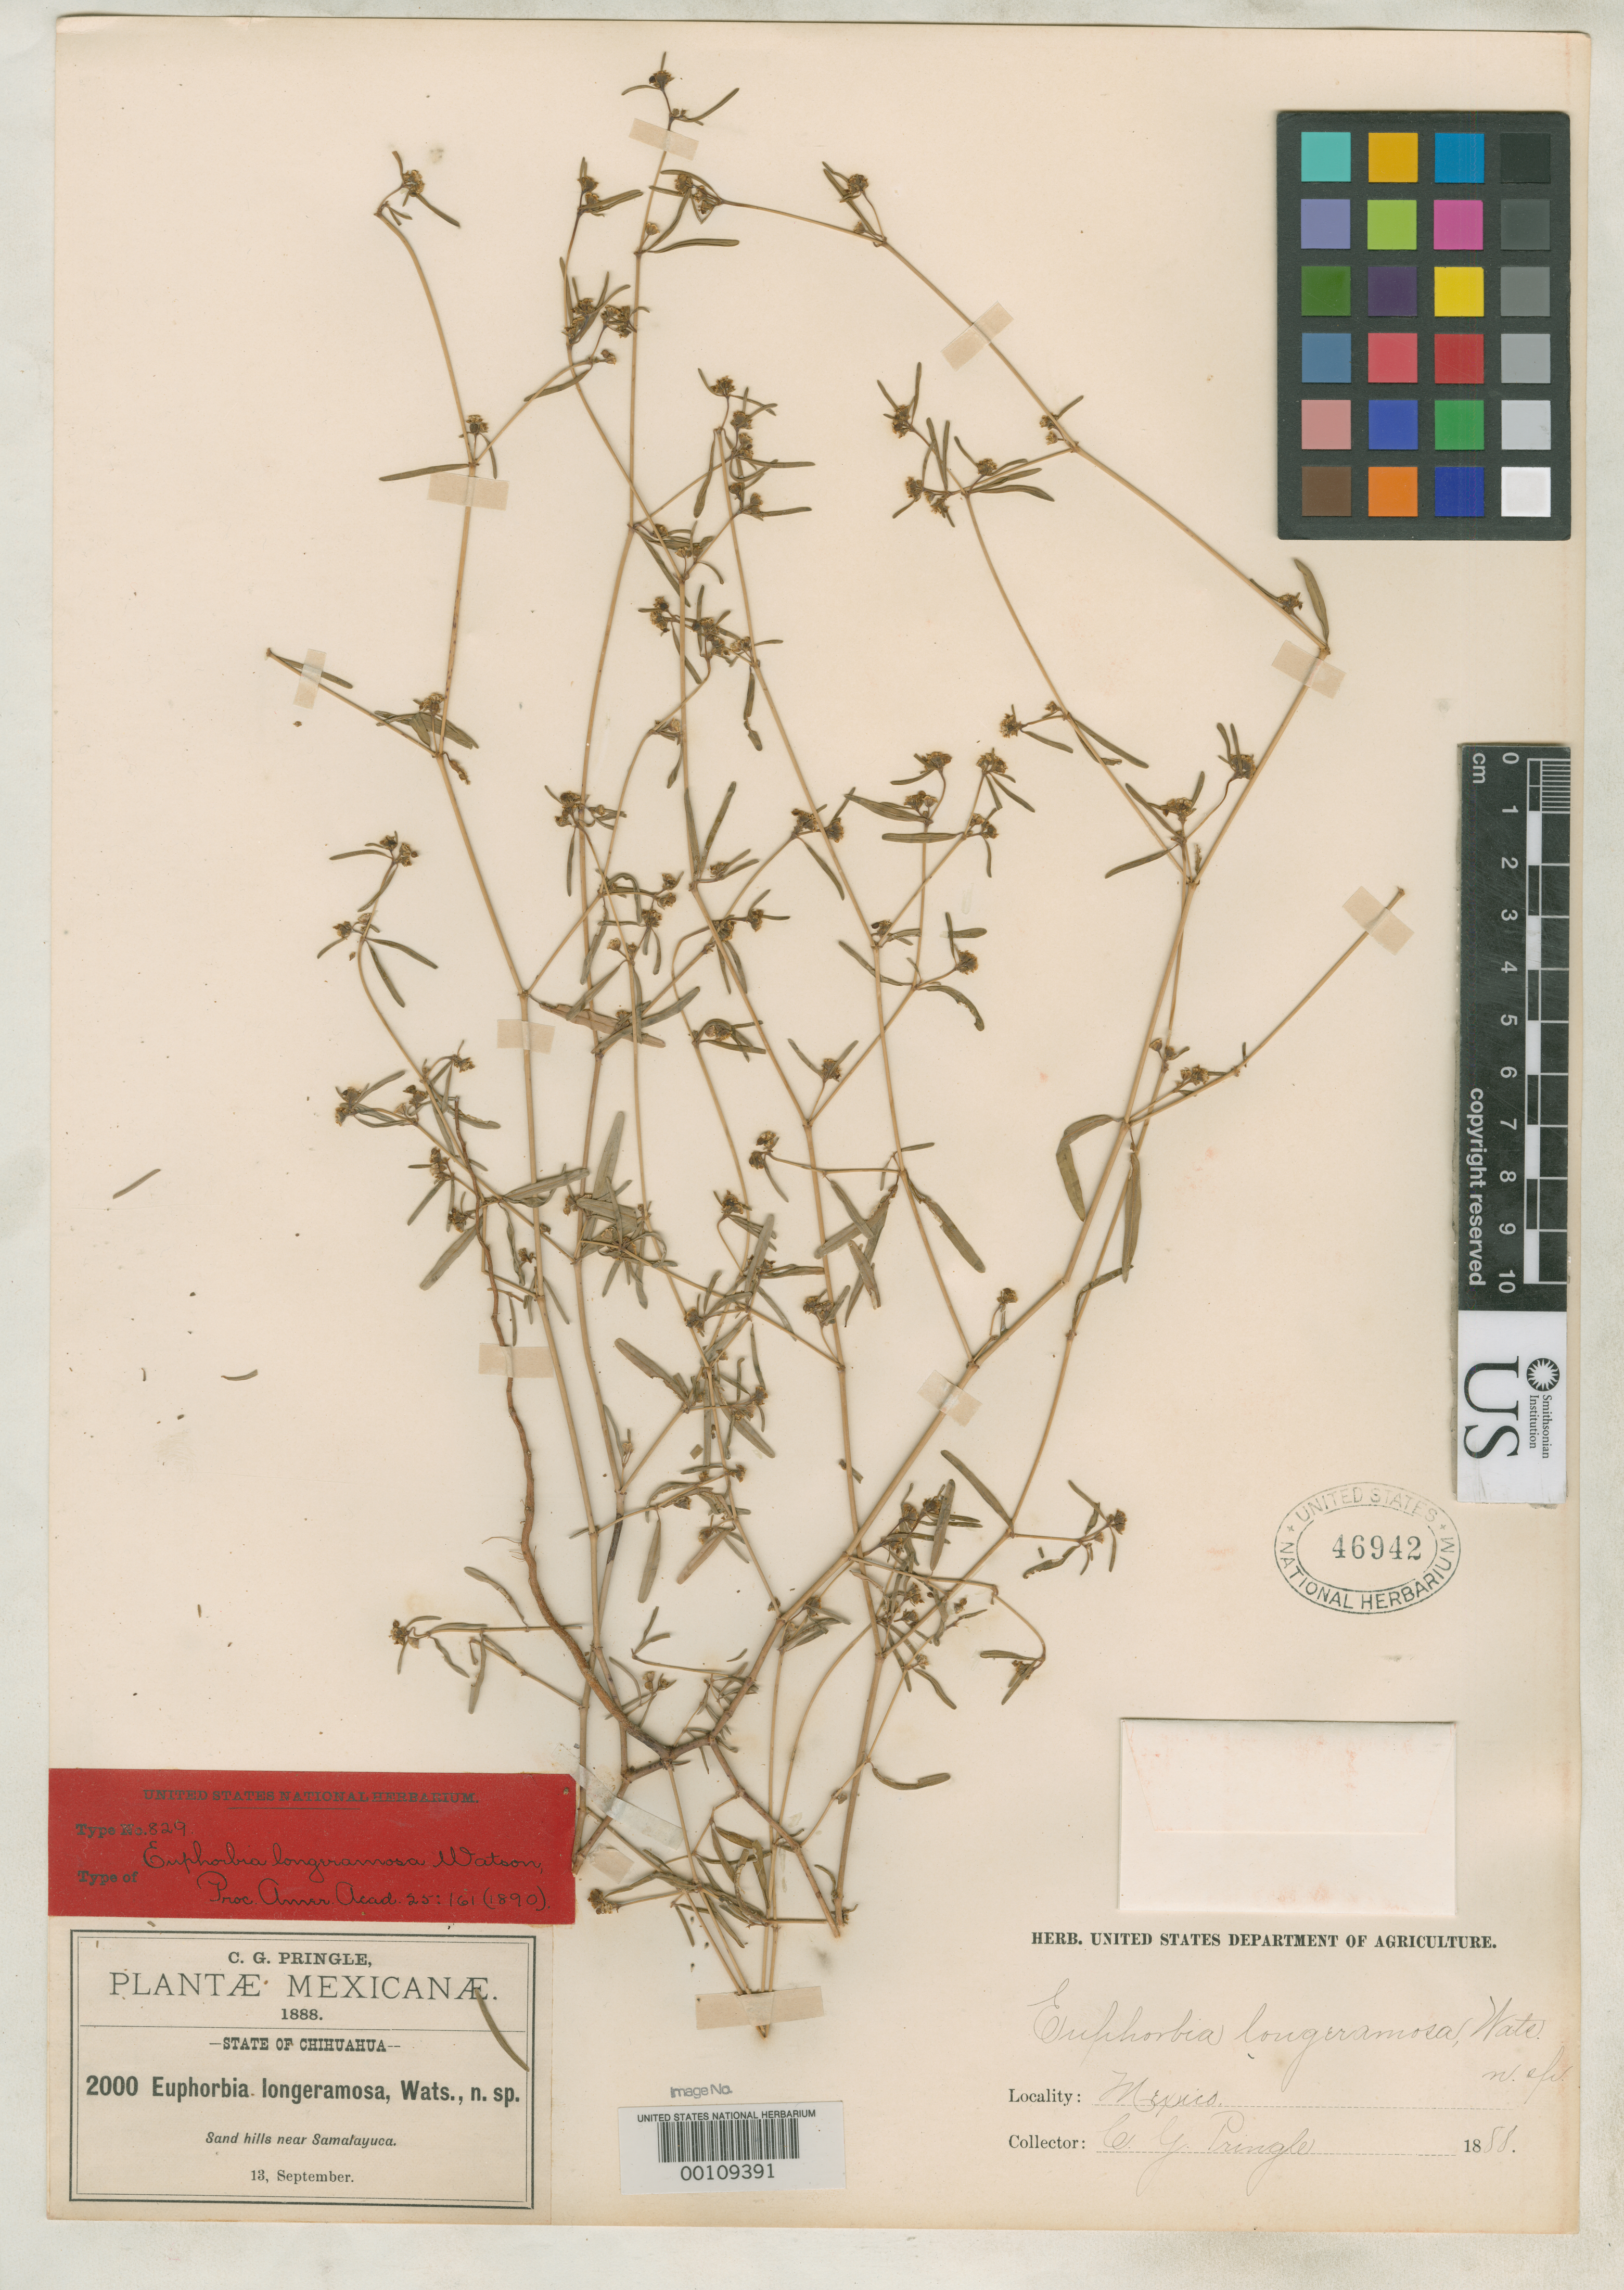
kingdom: Plantae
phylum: Tracheophyta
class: Magnoliopsida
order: Malpighiales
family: Euphorbiaceae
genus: Euphorbia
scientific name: Euphorbia longeramosa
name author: S. Watson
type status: Type Collection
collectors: C. G. Pringle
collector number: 2000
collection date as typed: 13 Sep 1888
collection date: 1888-09-13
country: Mexico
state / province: Chihuahua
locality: Samalayuca.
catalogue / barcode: US 46942